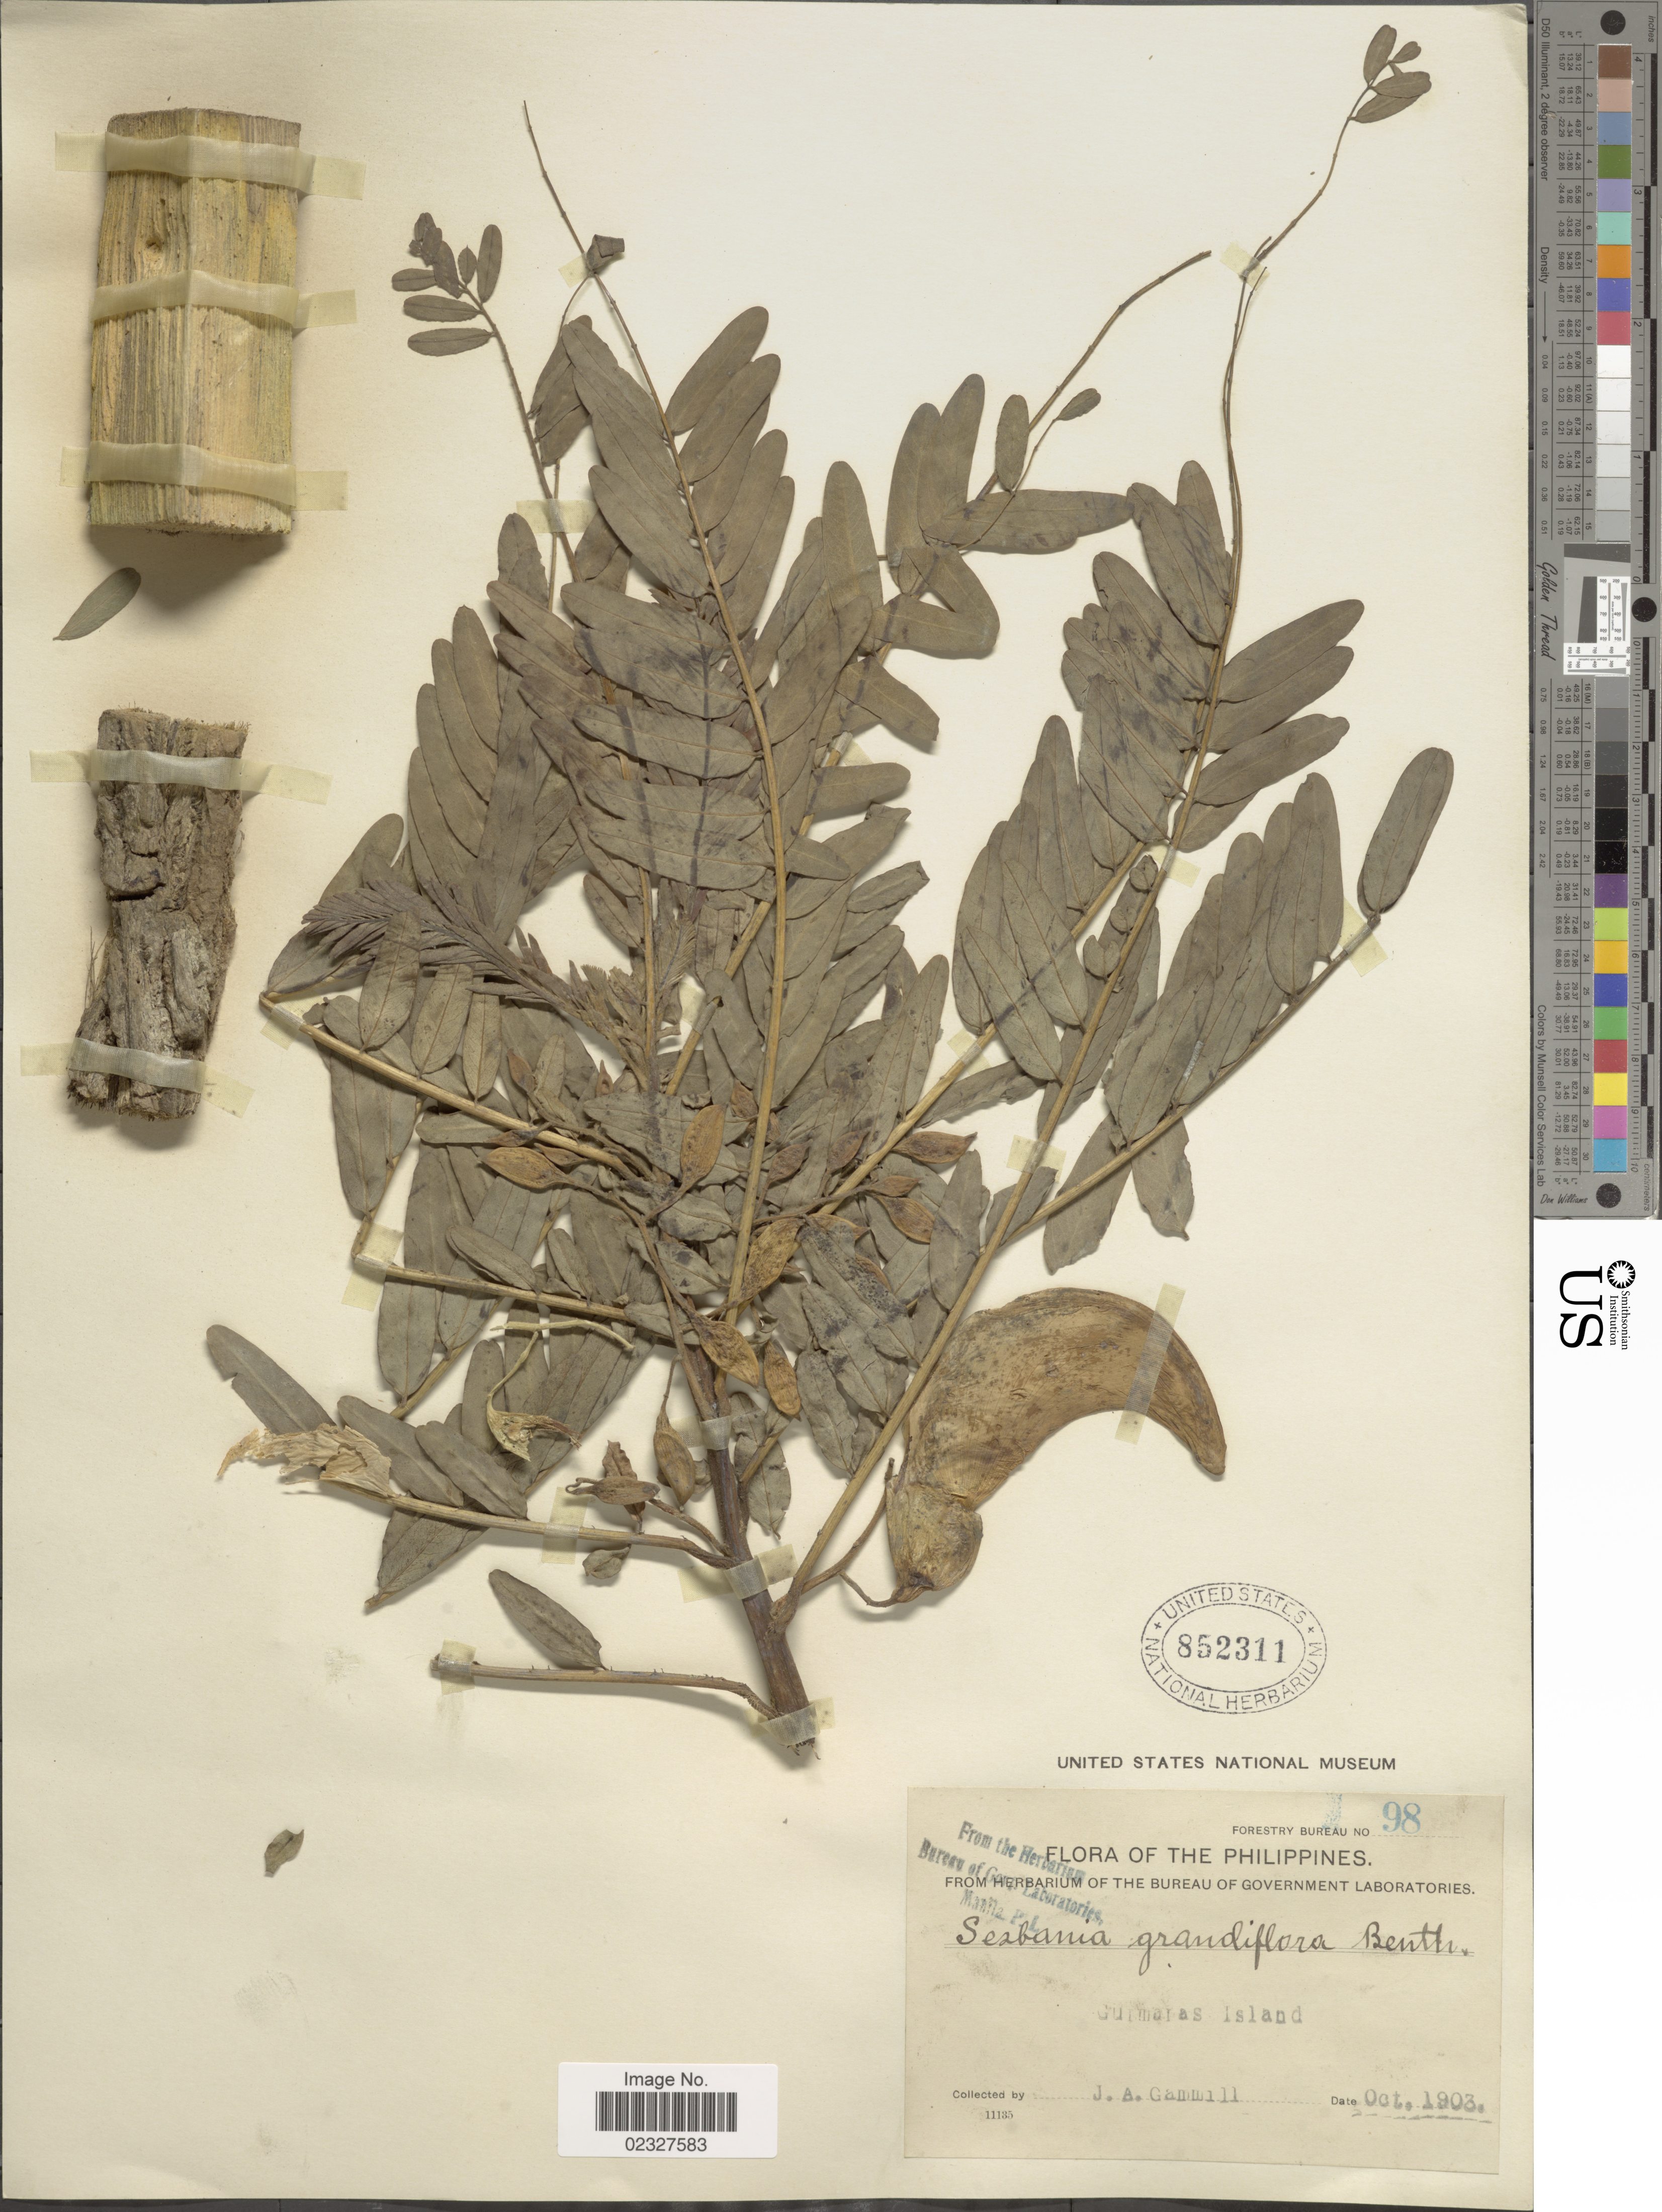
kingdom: Plantae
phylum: Tracheophyta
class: Magnoliopsida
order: Fabales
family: Fabaceae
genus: Sesbania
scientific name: Sesbania grandiflora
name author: (L.) Poir.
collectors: J. Gammill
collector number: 98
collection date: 1903-10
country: Philippines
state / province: Western Visayas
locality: Guimaras Island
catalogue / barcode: US 852311